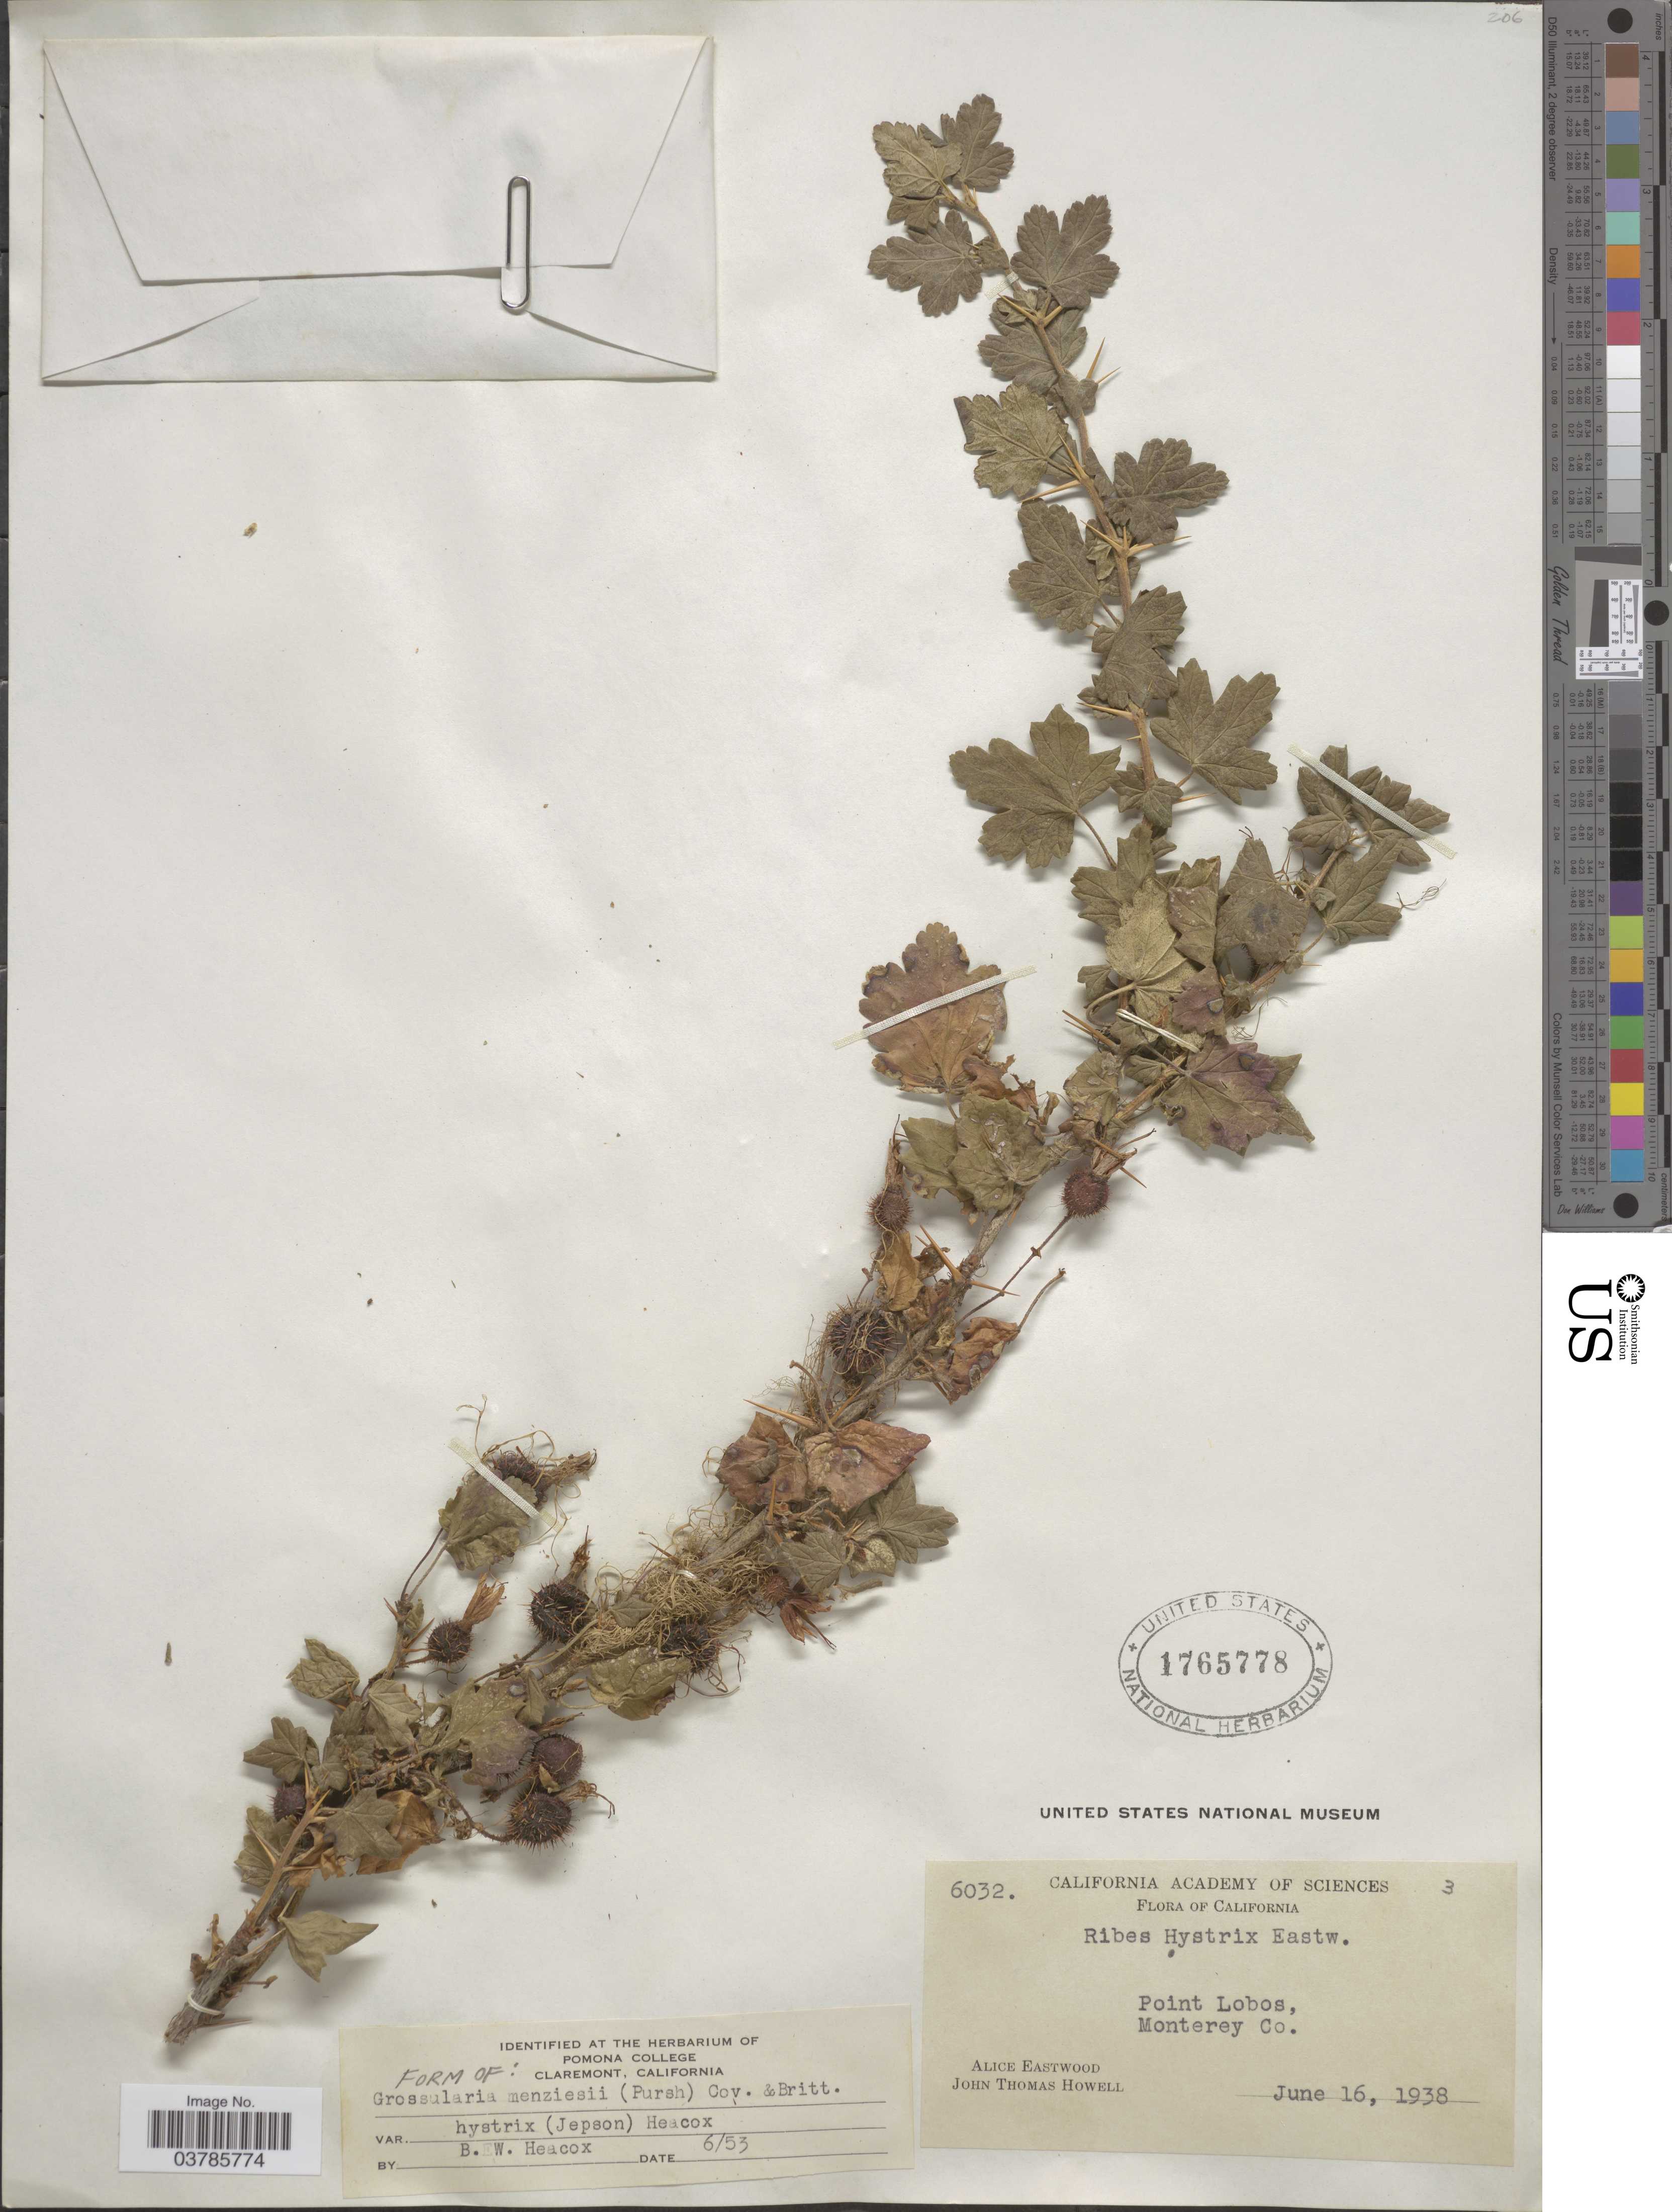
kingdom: Plantae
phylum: Tracheophyta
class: Magnoliopsida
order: Saxifragales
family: Grossulariaceae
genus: Ribes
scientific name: Ribes menziesii var. hystrix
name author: (Eastw.) Jeps.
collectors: A. Eastwood & J. T. Howell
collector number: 6032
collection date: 1938-06-16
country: United States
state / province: California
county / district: Monterey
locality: Point Lobos, Monterey Co.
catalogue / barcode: US 1765778